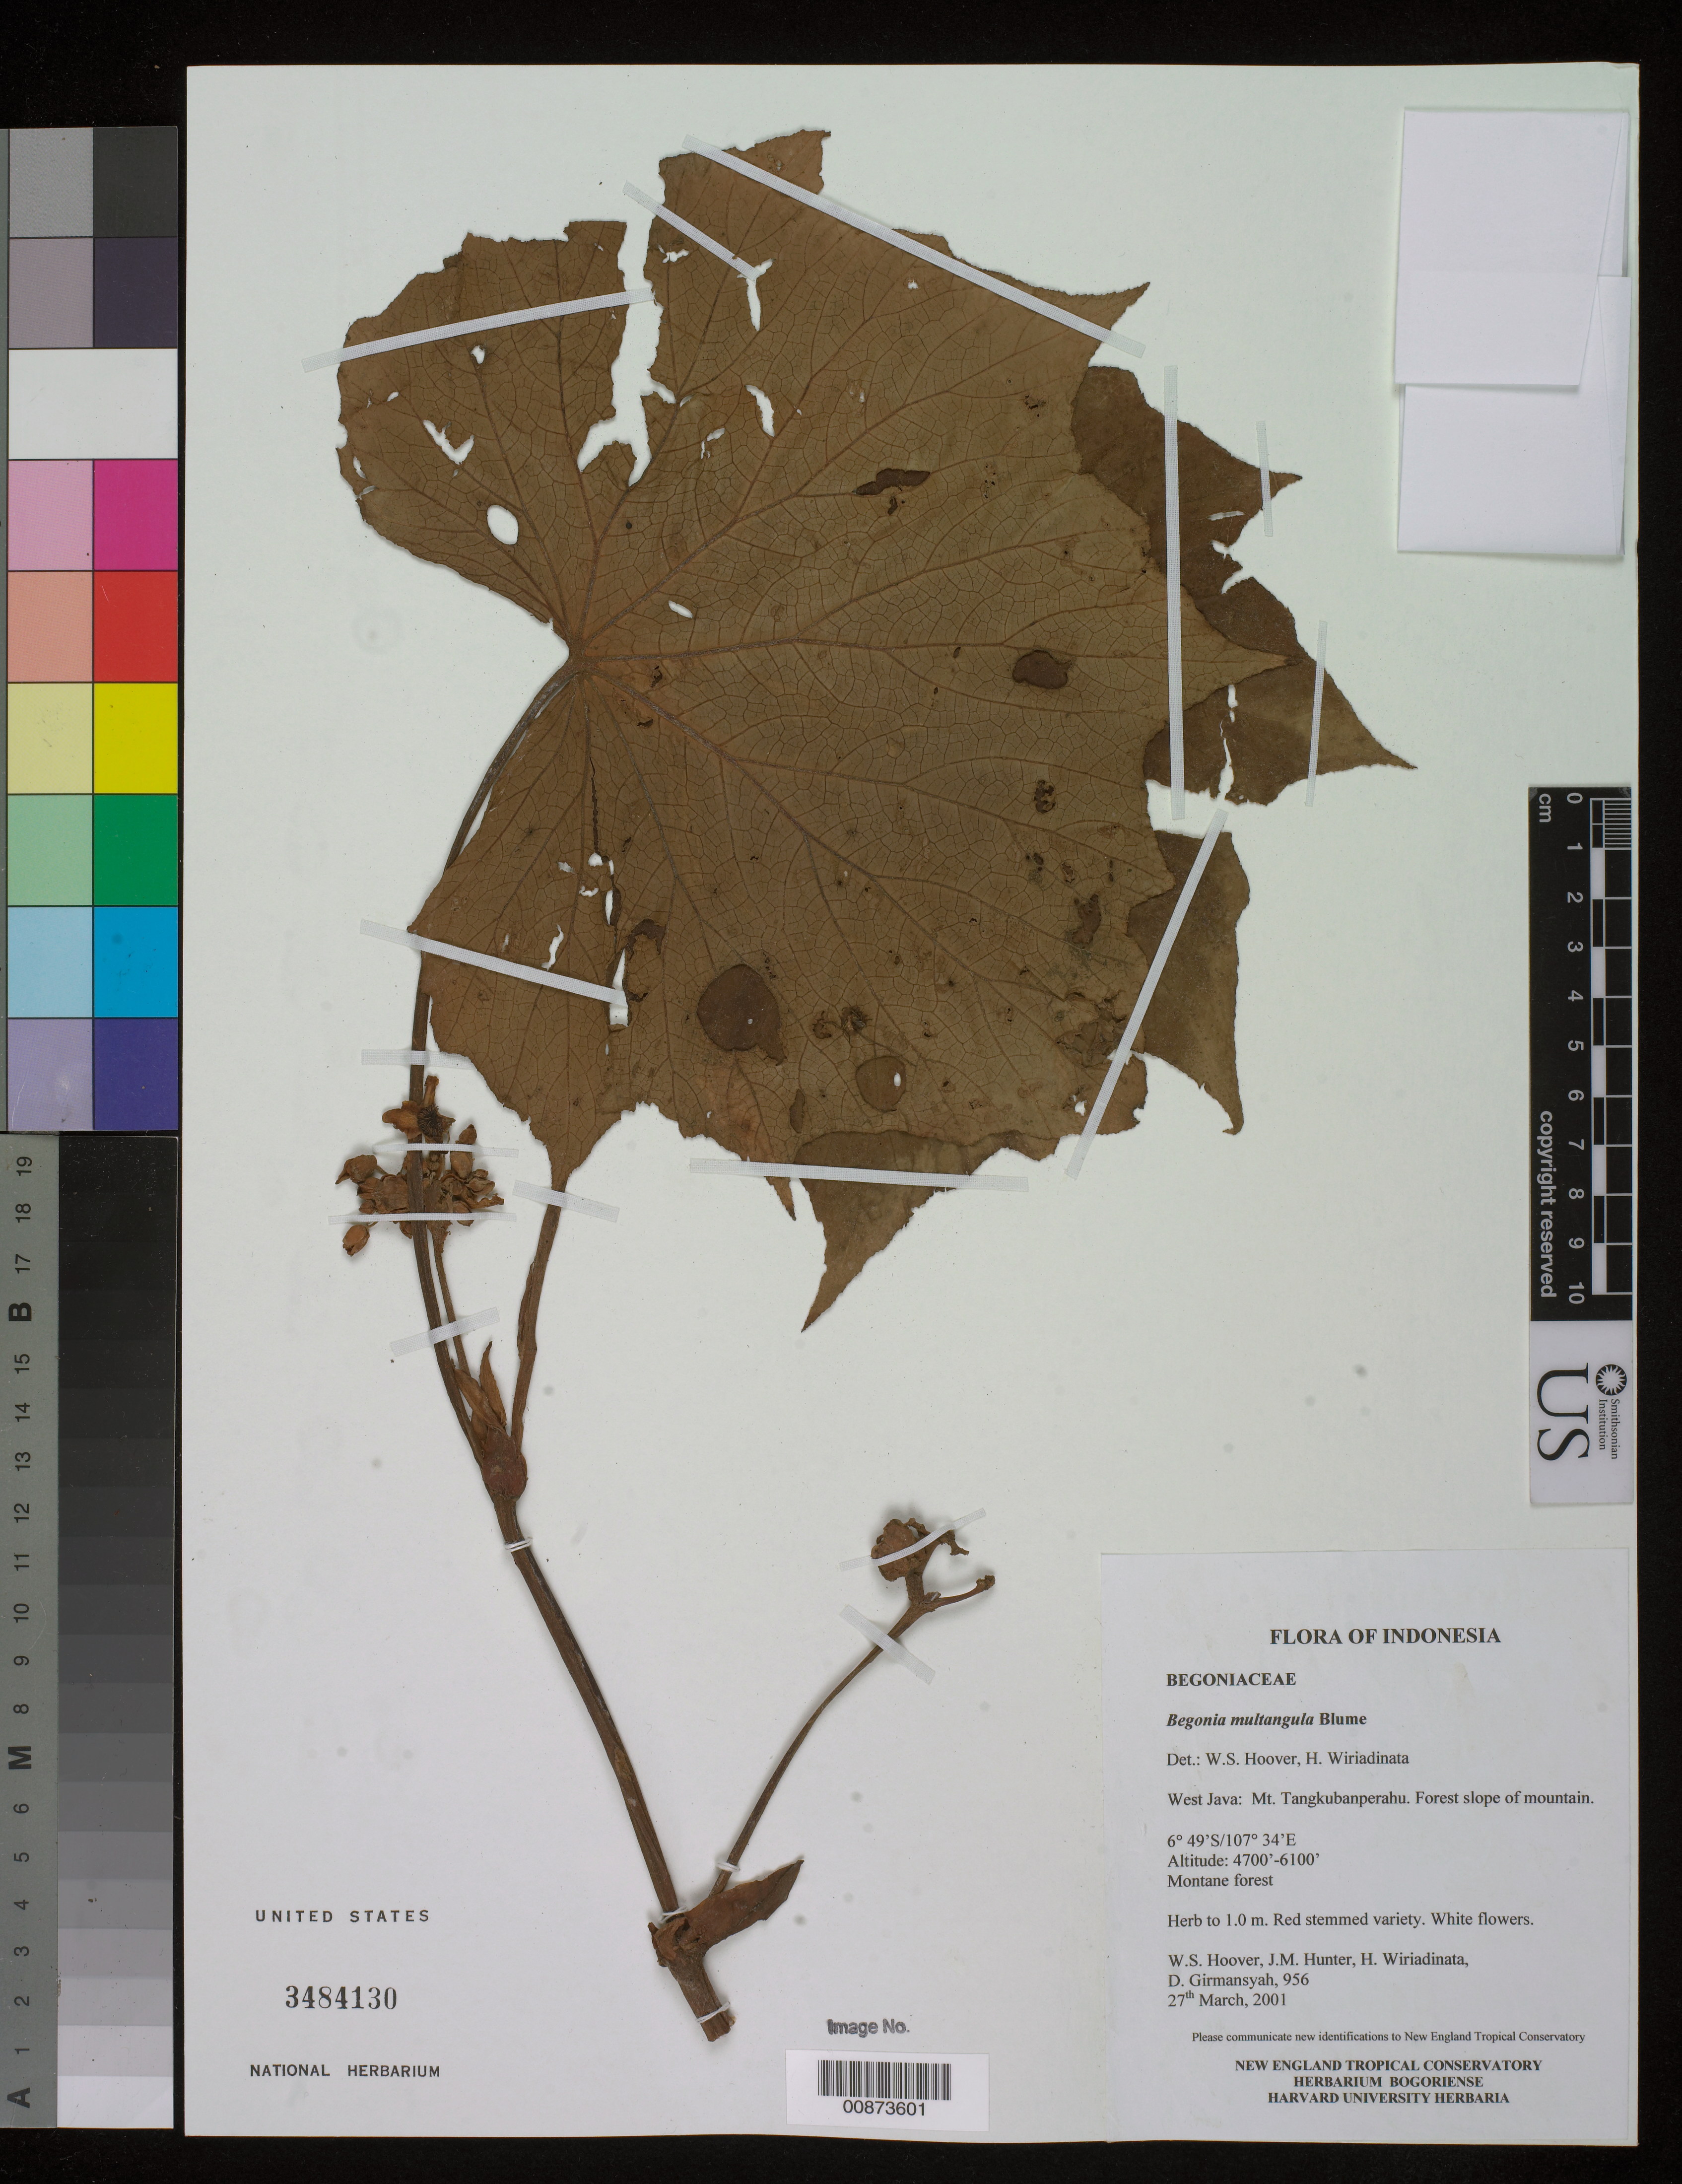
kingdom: Plantae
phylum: Tracheophyta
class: Magnoliopsida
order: Cucurbitales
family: Begoniaceae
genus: Begonia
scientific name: Begonia multangula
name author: Blume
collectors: W. S. Hoover, J. Hunter, H. Wiriadinata & D. Girmansyah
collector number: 956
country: Indonesia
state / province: Java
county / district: Jawa Barat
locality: Mt. Tangkubanperahu.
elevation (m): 1433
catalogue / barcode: US 3484130